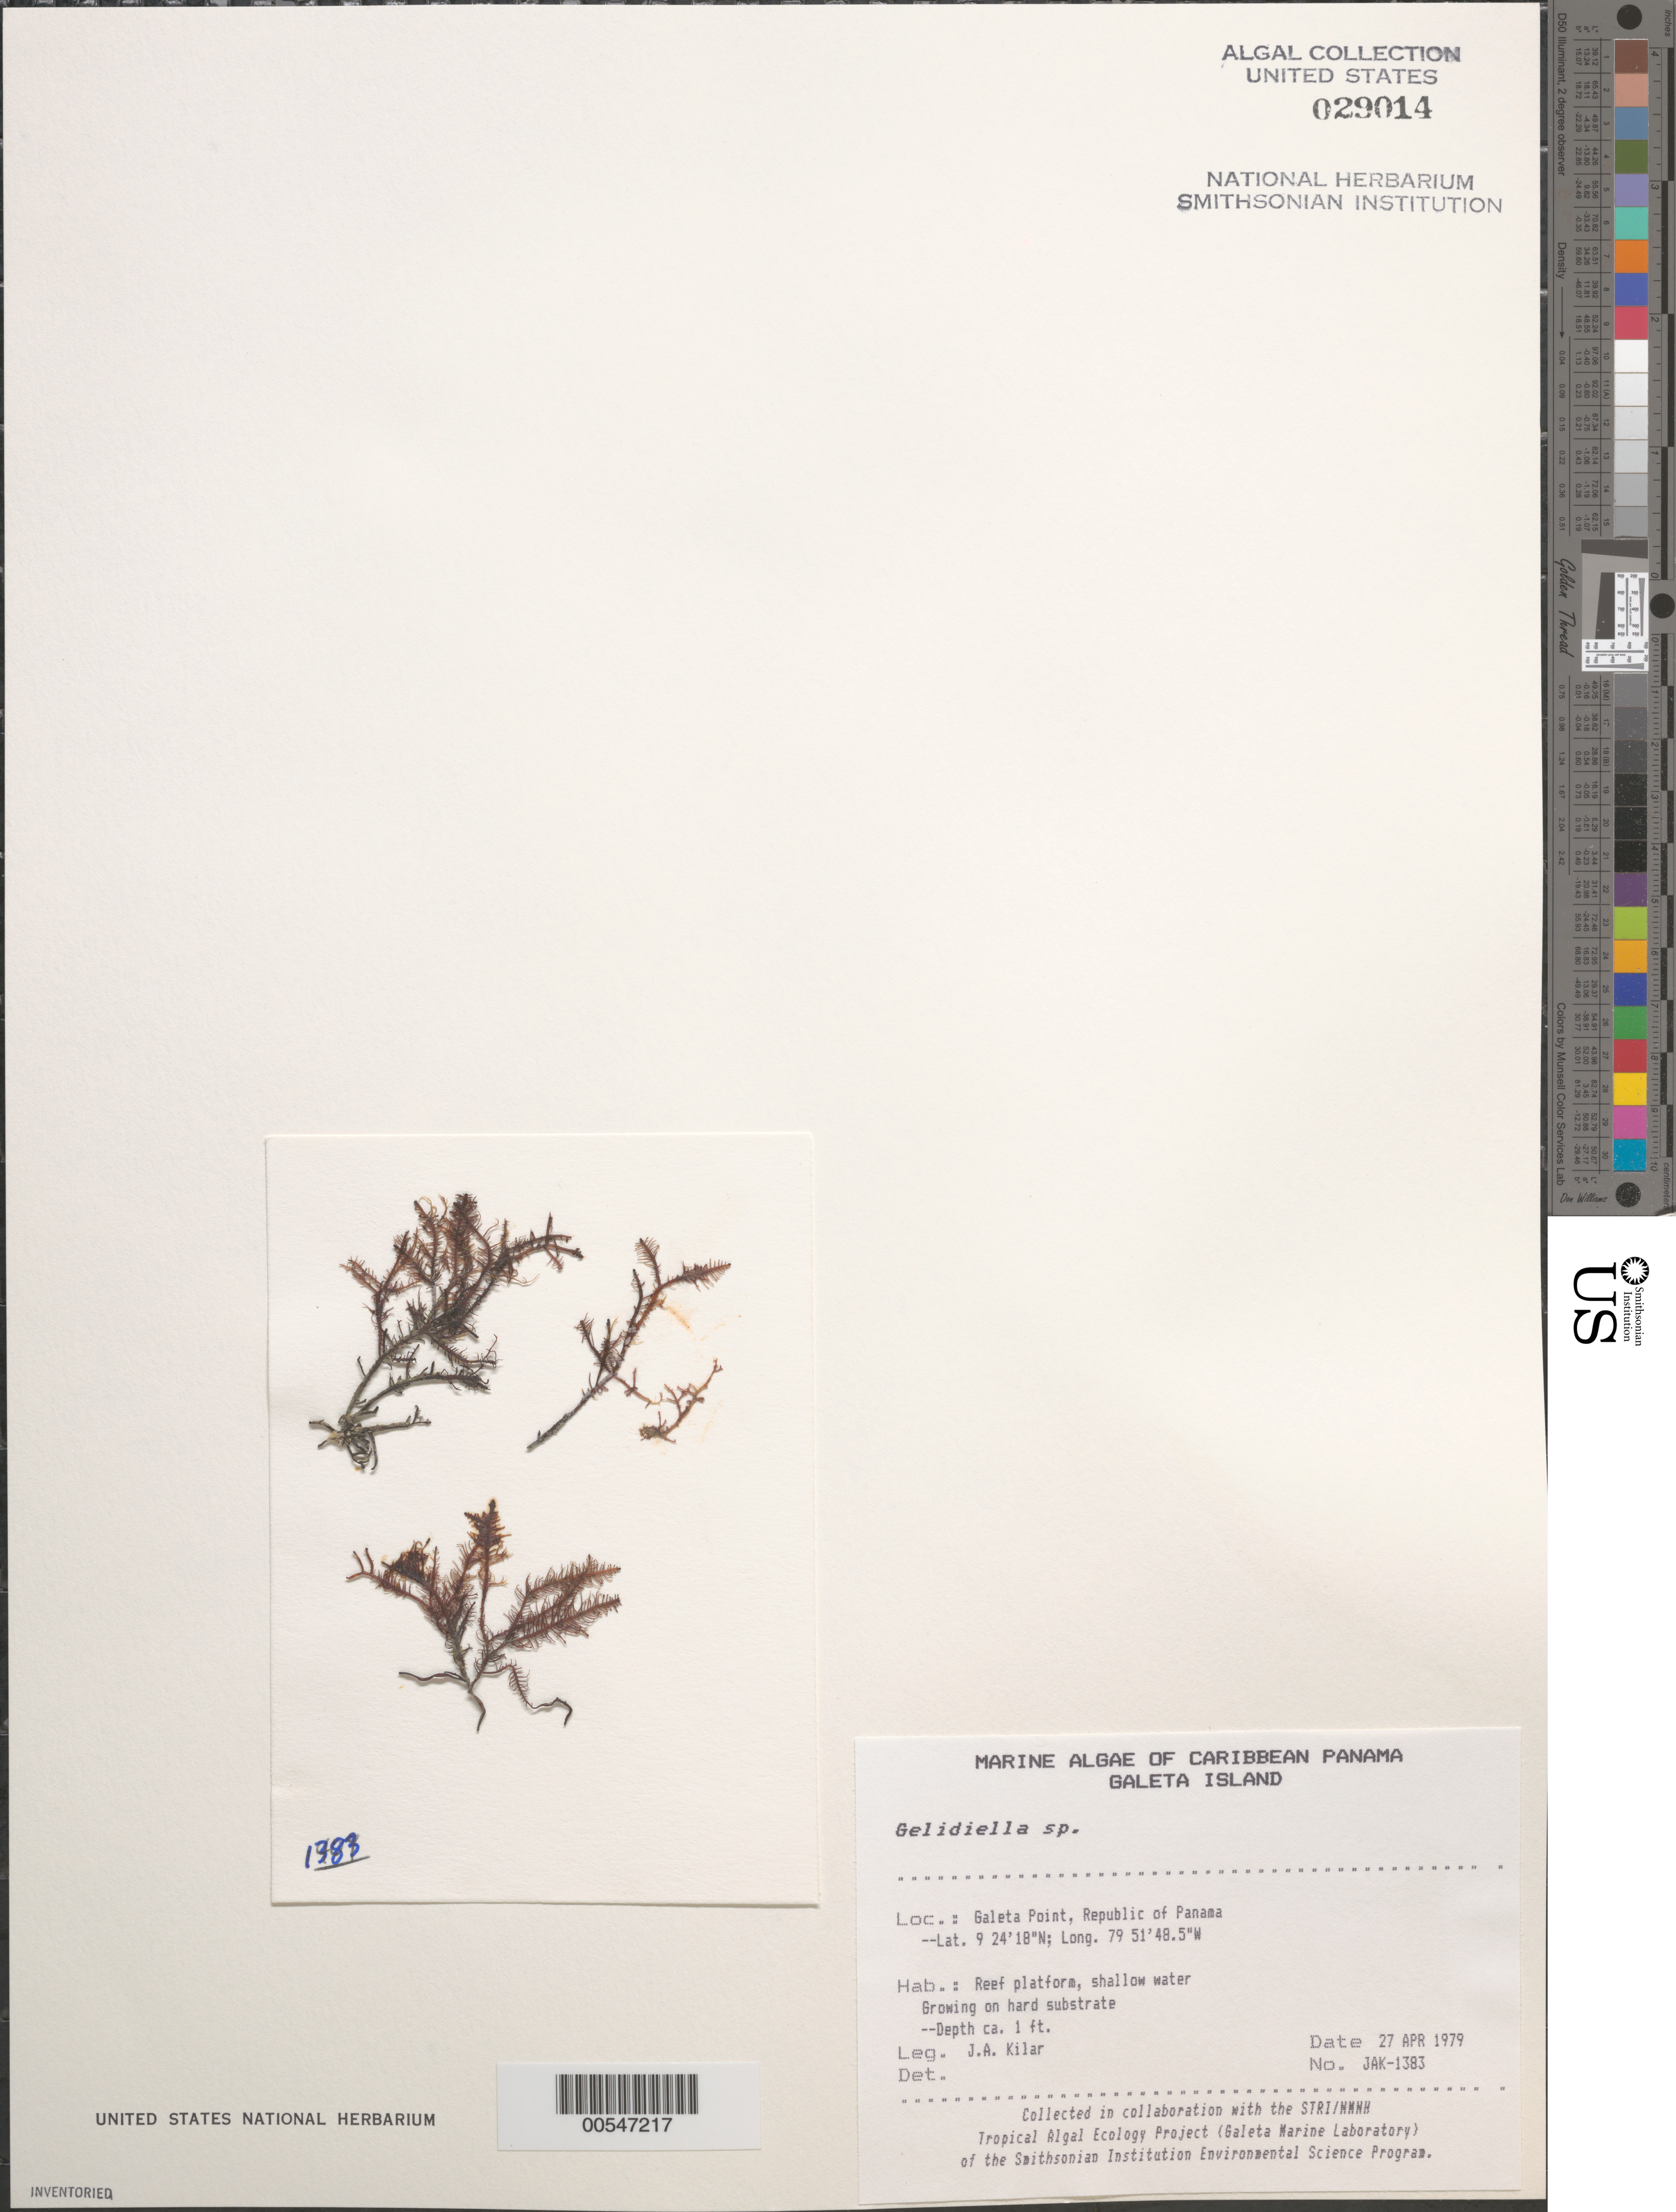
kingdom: Plantae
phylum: Rhodophyta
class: Florideophyceae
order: Gelidiales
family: Gelidiellaceae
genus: Gelidiella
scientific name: Gelidiella sp.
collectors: J. A. Kilar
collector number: JAK-1383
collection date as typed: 27 Apr 1979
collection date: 1979-04-27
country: Panama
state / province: Colón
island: Galeta Island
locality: Galeta Point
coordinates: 9 24' 18" N, 79 51' 48.5" W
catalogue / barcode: US 29014